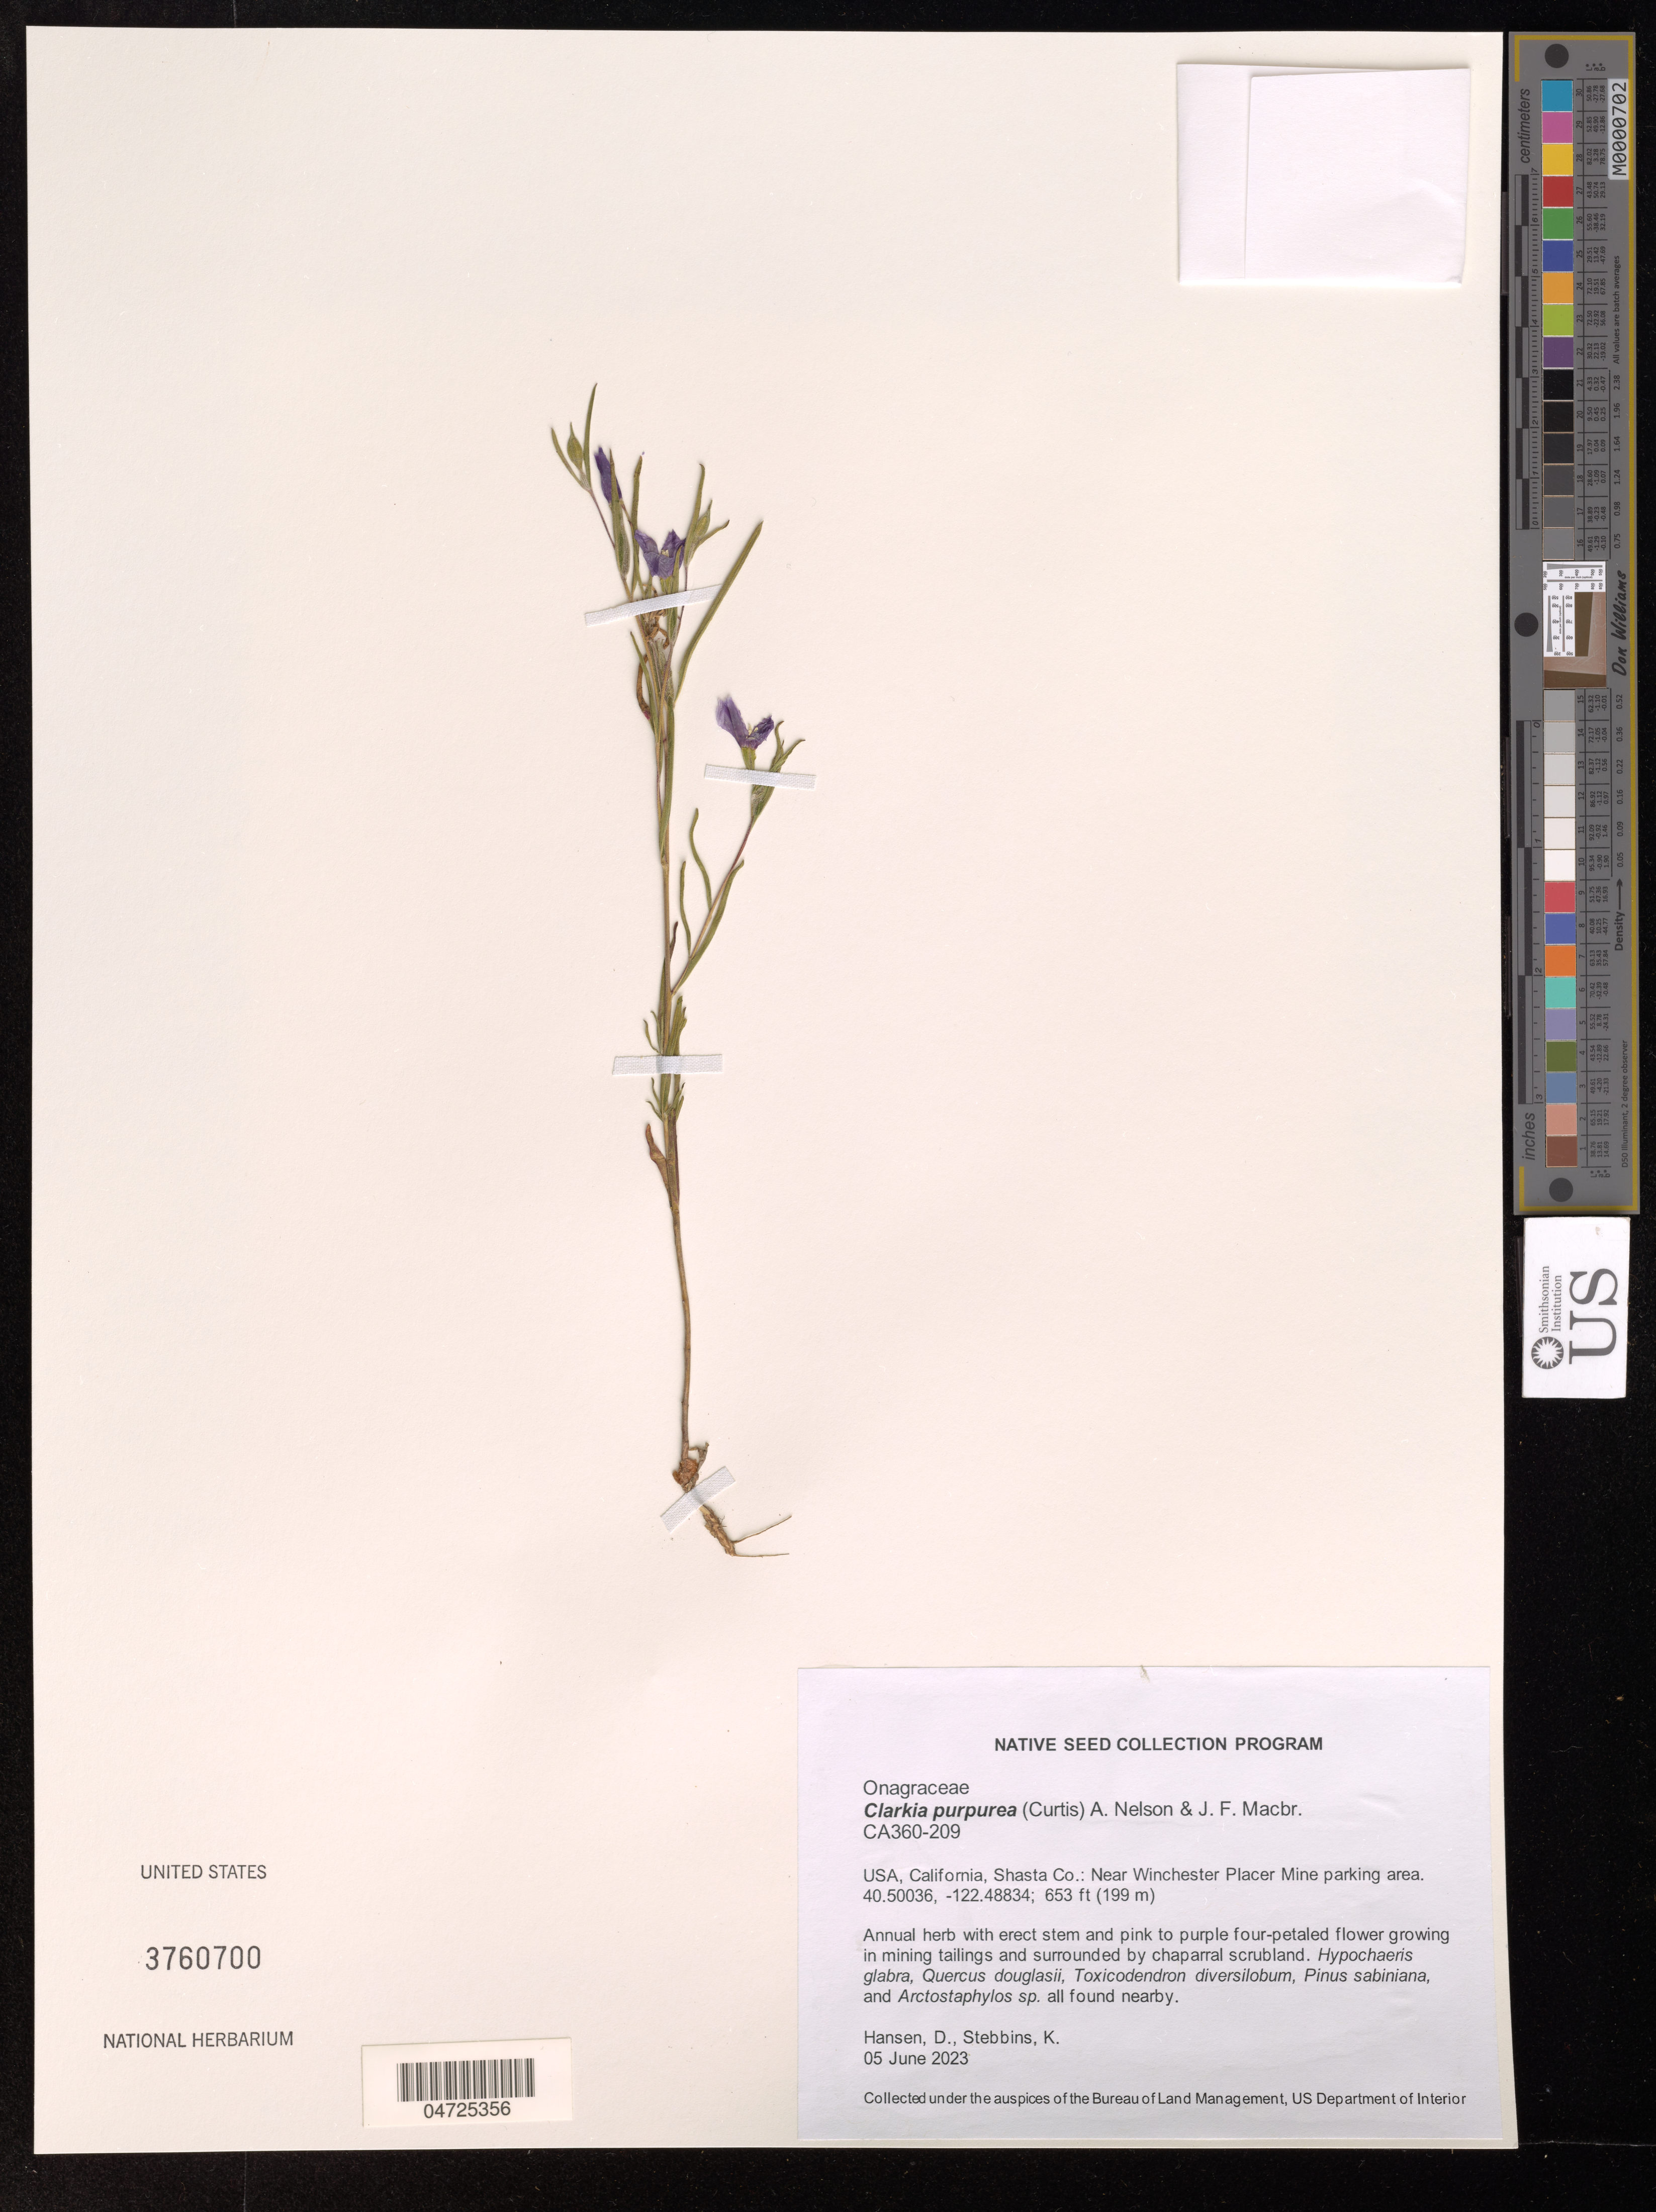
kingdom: Plantae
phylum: Tracheophyta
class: Magnoliopsida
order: Myrtales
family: Onagraceae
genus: Clarkia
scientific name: Clarkia purpurea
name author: (Curtis) A. Nelson & J.F. Macbr.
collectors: D. R. Hansen & K. Stebbins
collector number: CA360-209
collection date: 2023-06-05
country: United States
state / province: California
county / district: Shasta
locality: Shasta Co.: Never Winchester Placer Mine parking area.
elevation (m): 199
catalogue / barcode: US 3760700